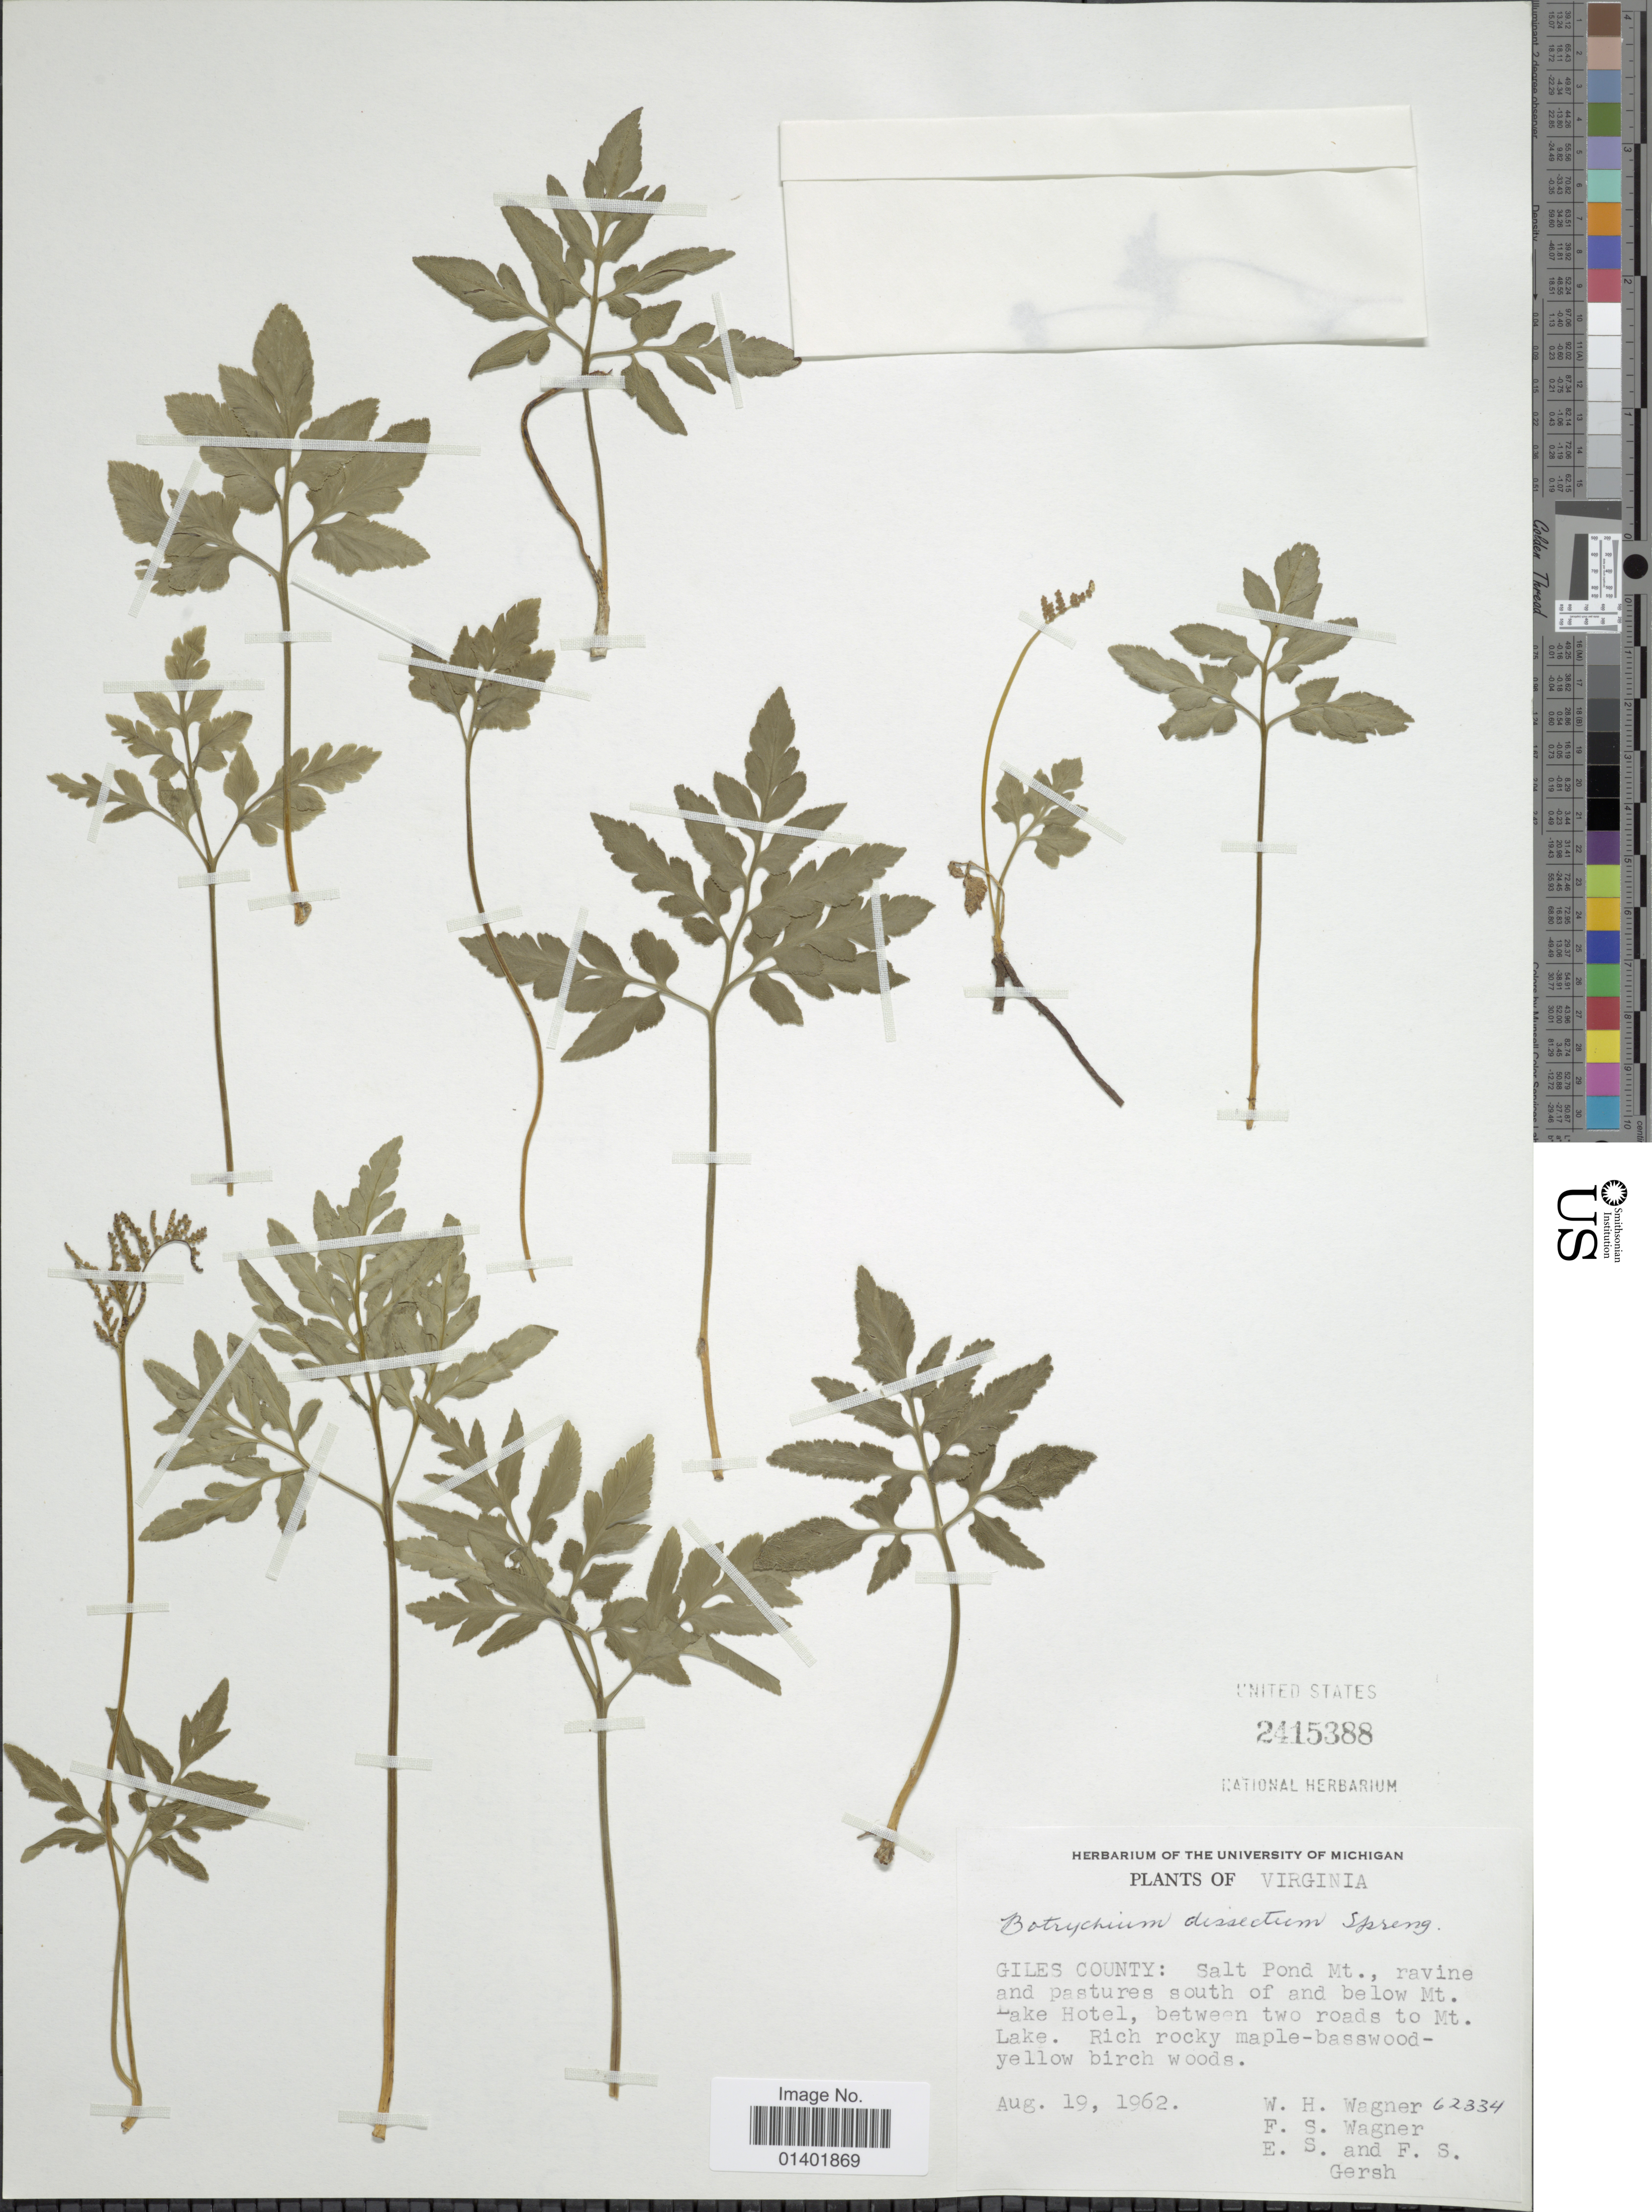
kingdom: Plantae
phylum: Tracheophyta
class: Polypodiopsida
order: Ophioglossales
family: Ophioglossaceae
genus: Botrychium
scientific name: Botrychium dissectum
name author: Spreng.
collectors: W. H. Wagner, F. S. Wagner, E. Gersh & F. Gersh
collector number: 62334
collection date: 1962-08-19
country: United States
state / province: Virginia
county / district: Giles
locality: Salt Pond Mt., ravine and pastures south of and below Mt. Lake Hotel, between two roads to Mt, Lake. Rich rocky maple- basswood yellow birch woods.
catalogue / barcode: US 2415388